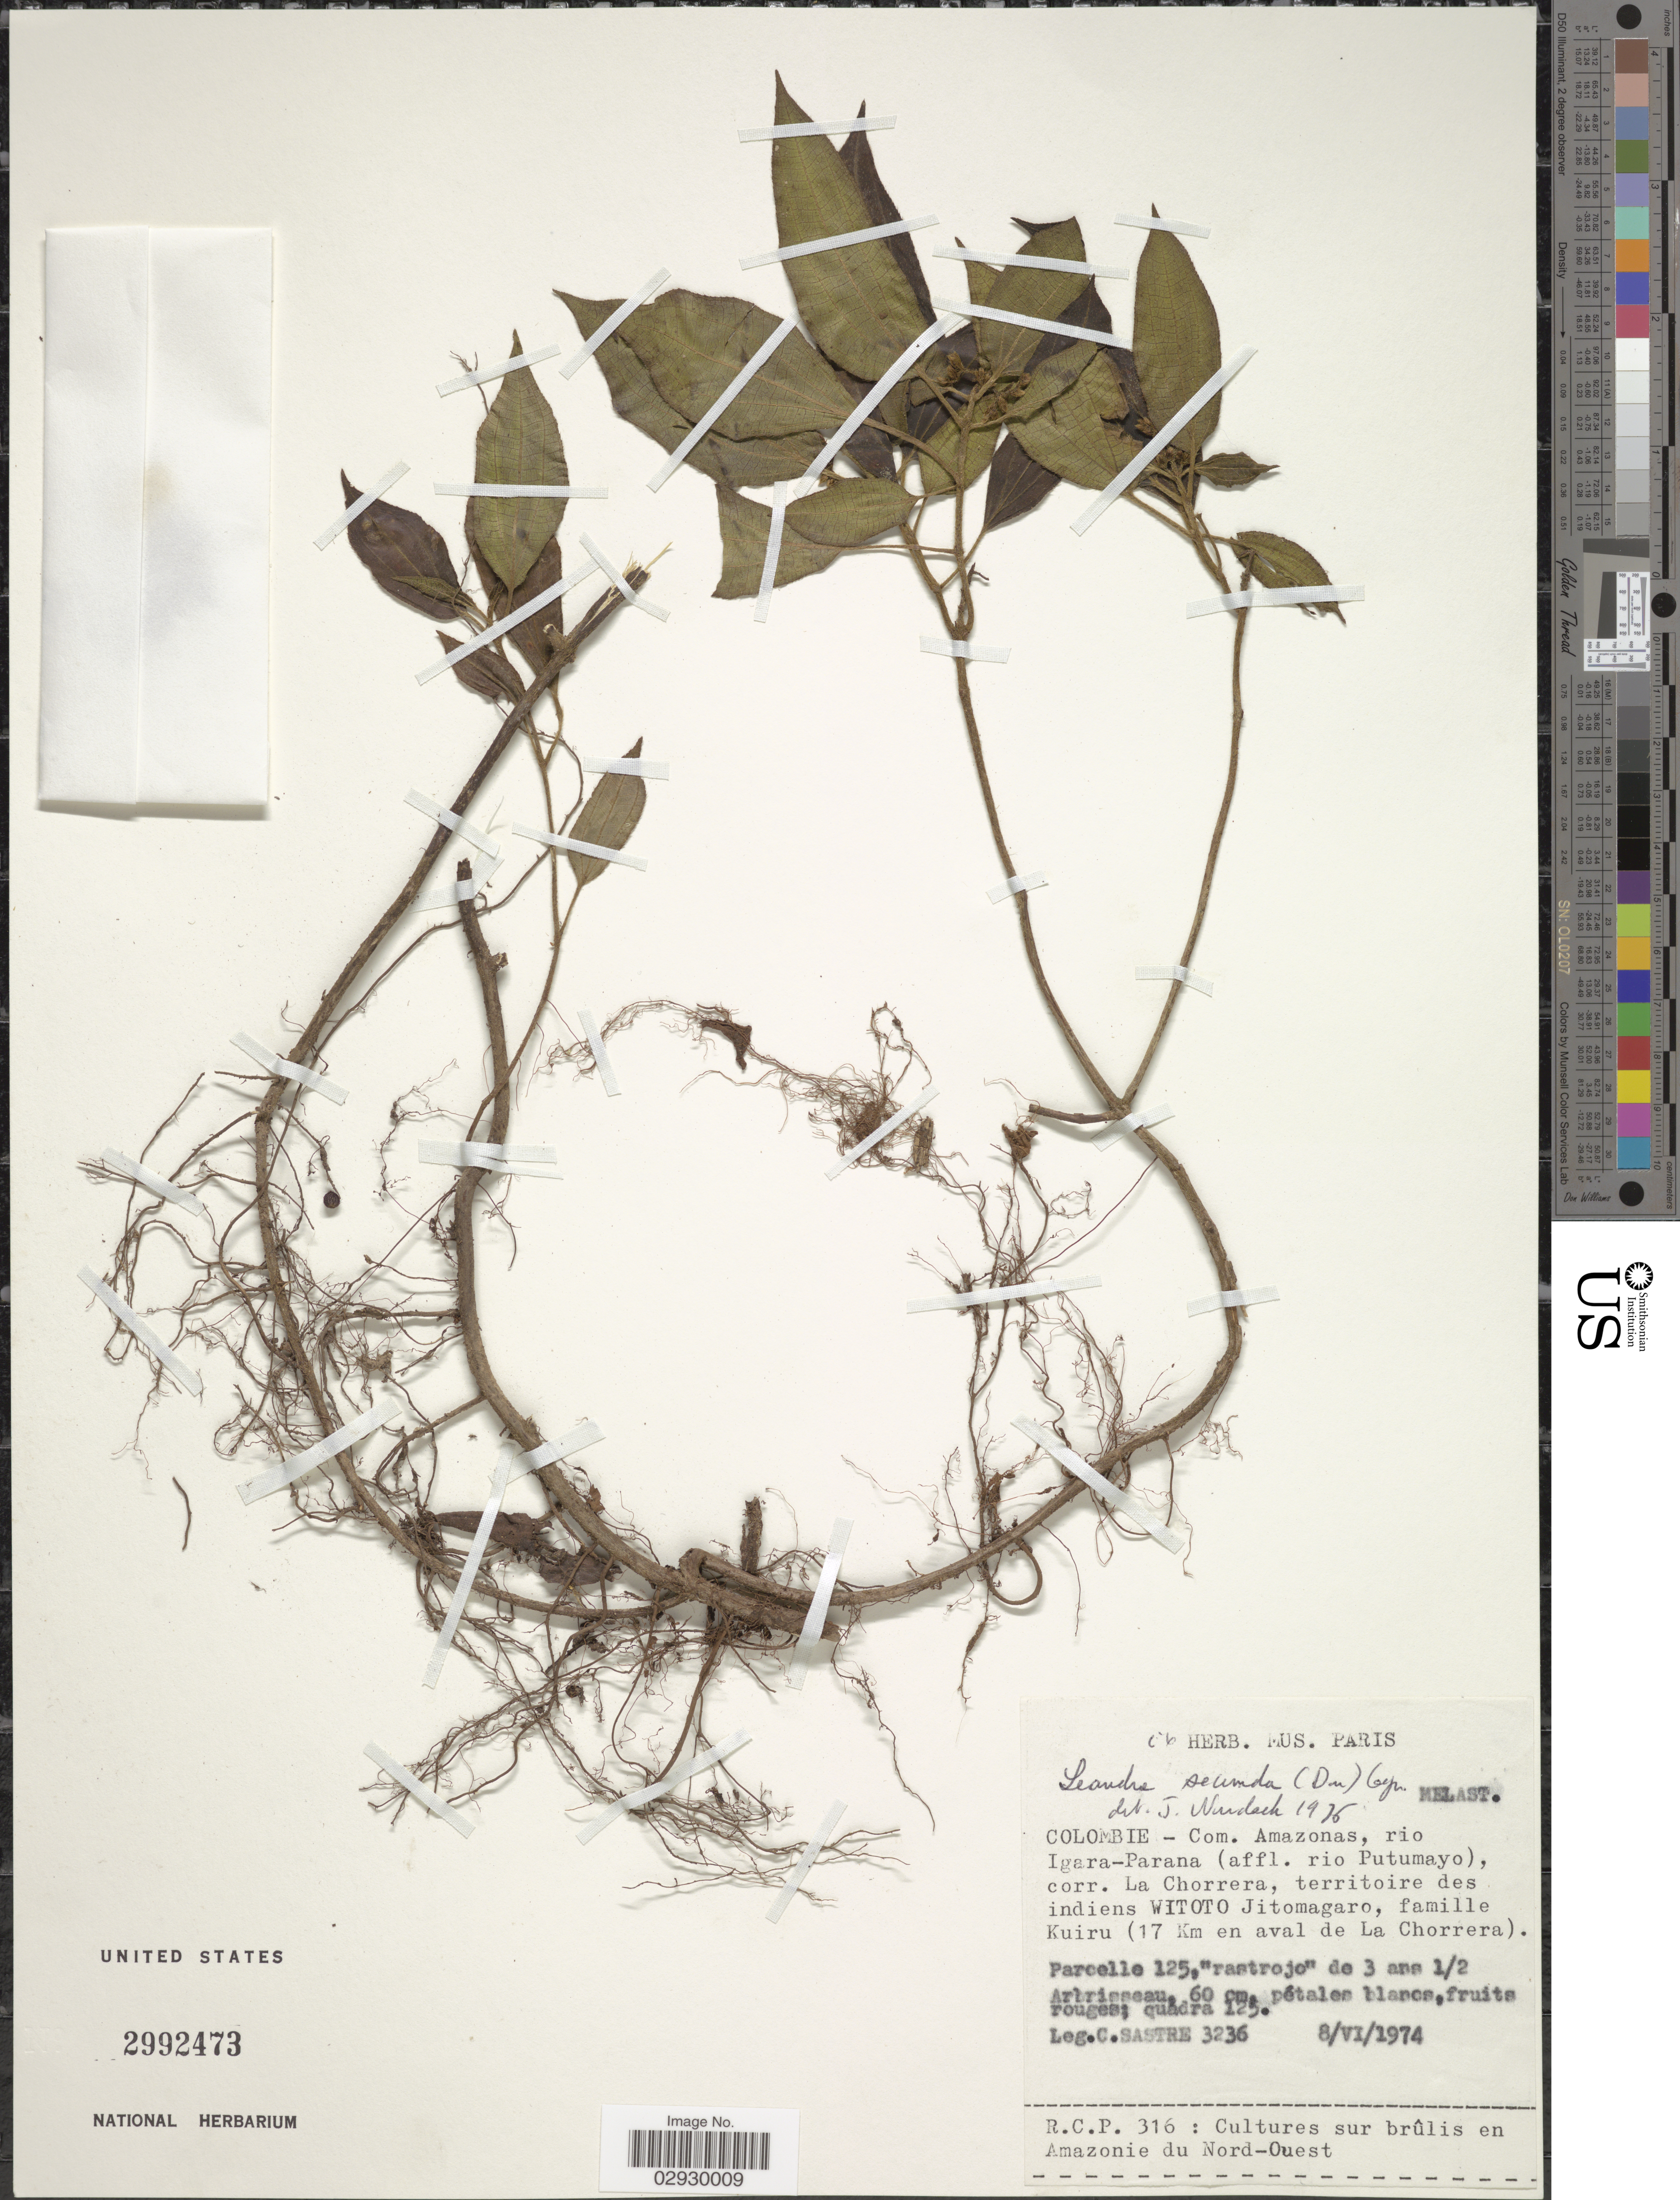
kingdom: Plantae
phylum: Tracheophyta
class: Magnoliopsida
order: Myrtales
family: Melastomataceae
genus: Leandra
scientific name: Leandra secunda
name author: (D. Don) Cogn.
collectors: C. Sastre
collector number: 3236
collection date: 1974-06-08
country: Colombia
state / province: Amazônas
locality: Rio Igara - Parana (affl. rio Putumayo), corr. La Chorrera, territoire des indiens Witoto Jitomagaro, famille Kuiru (17 Km en aval de La Chorrera).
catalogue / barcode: US 2992473